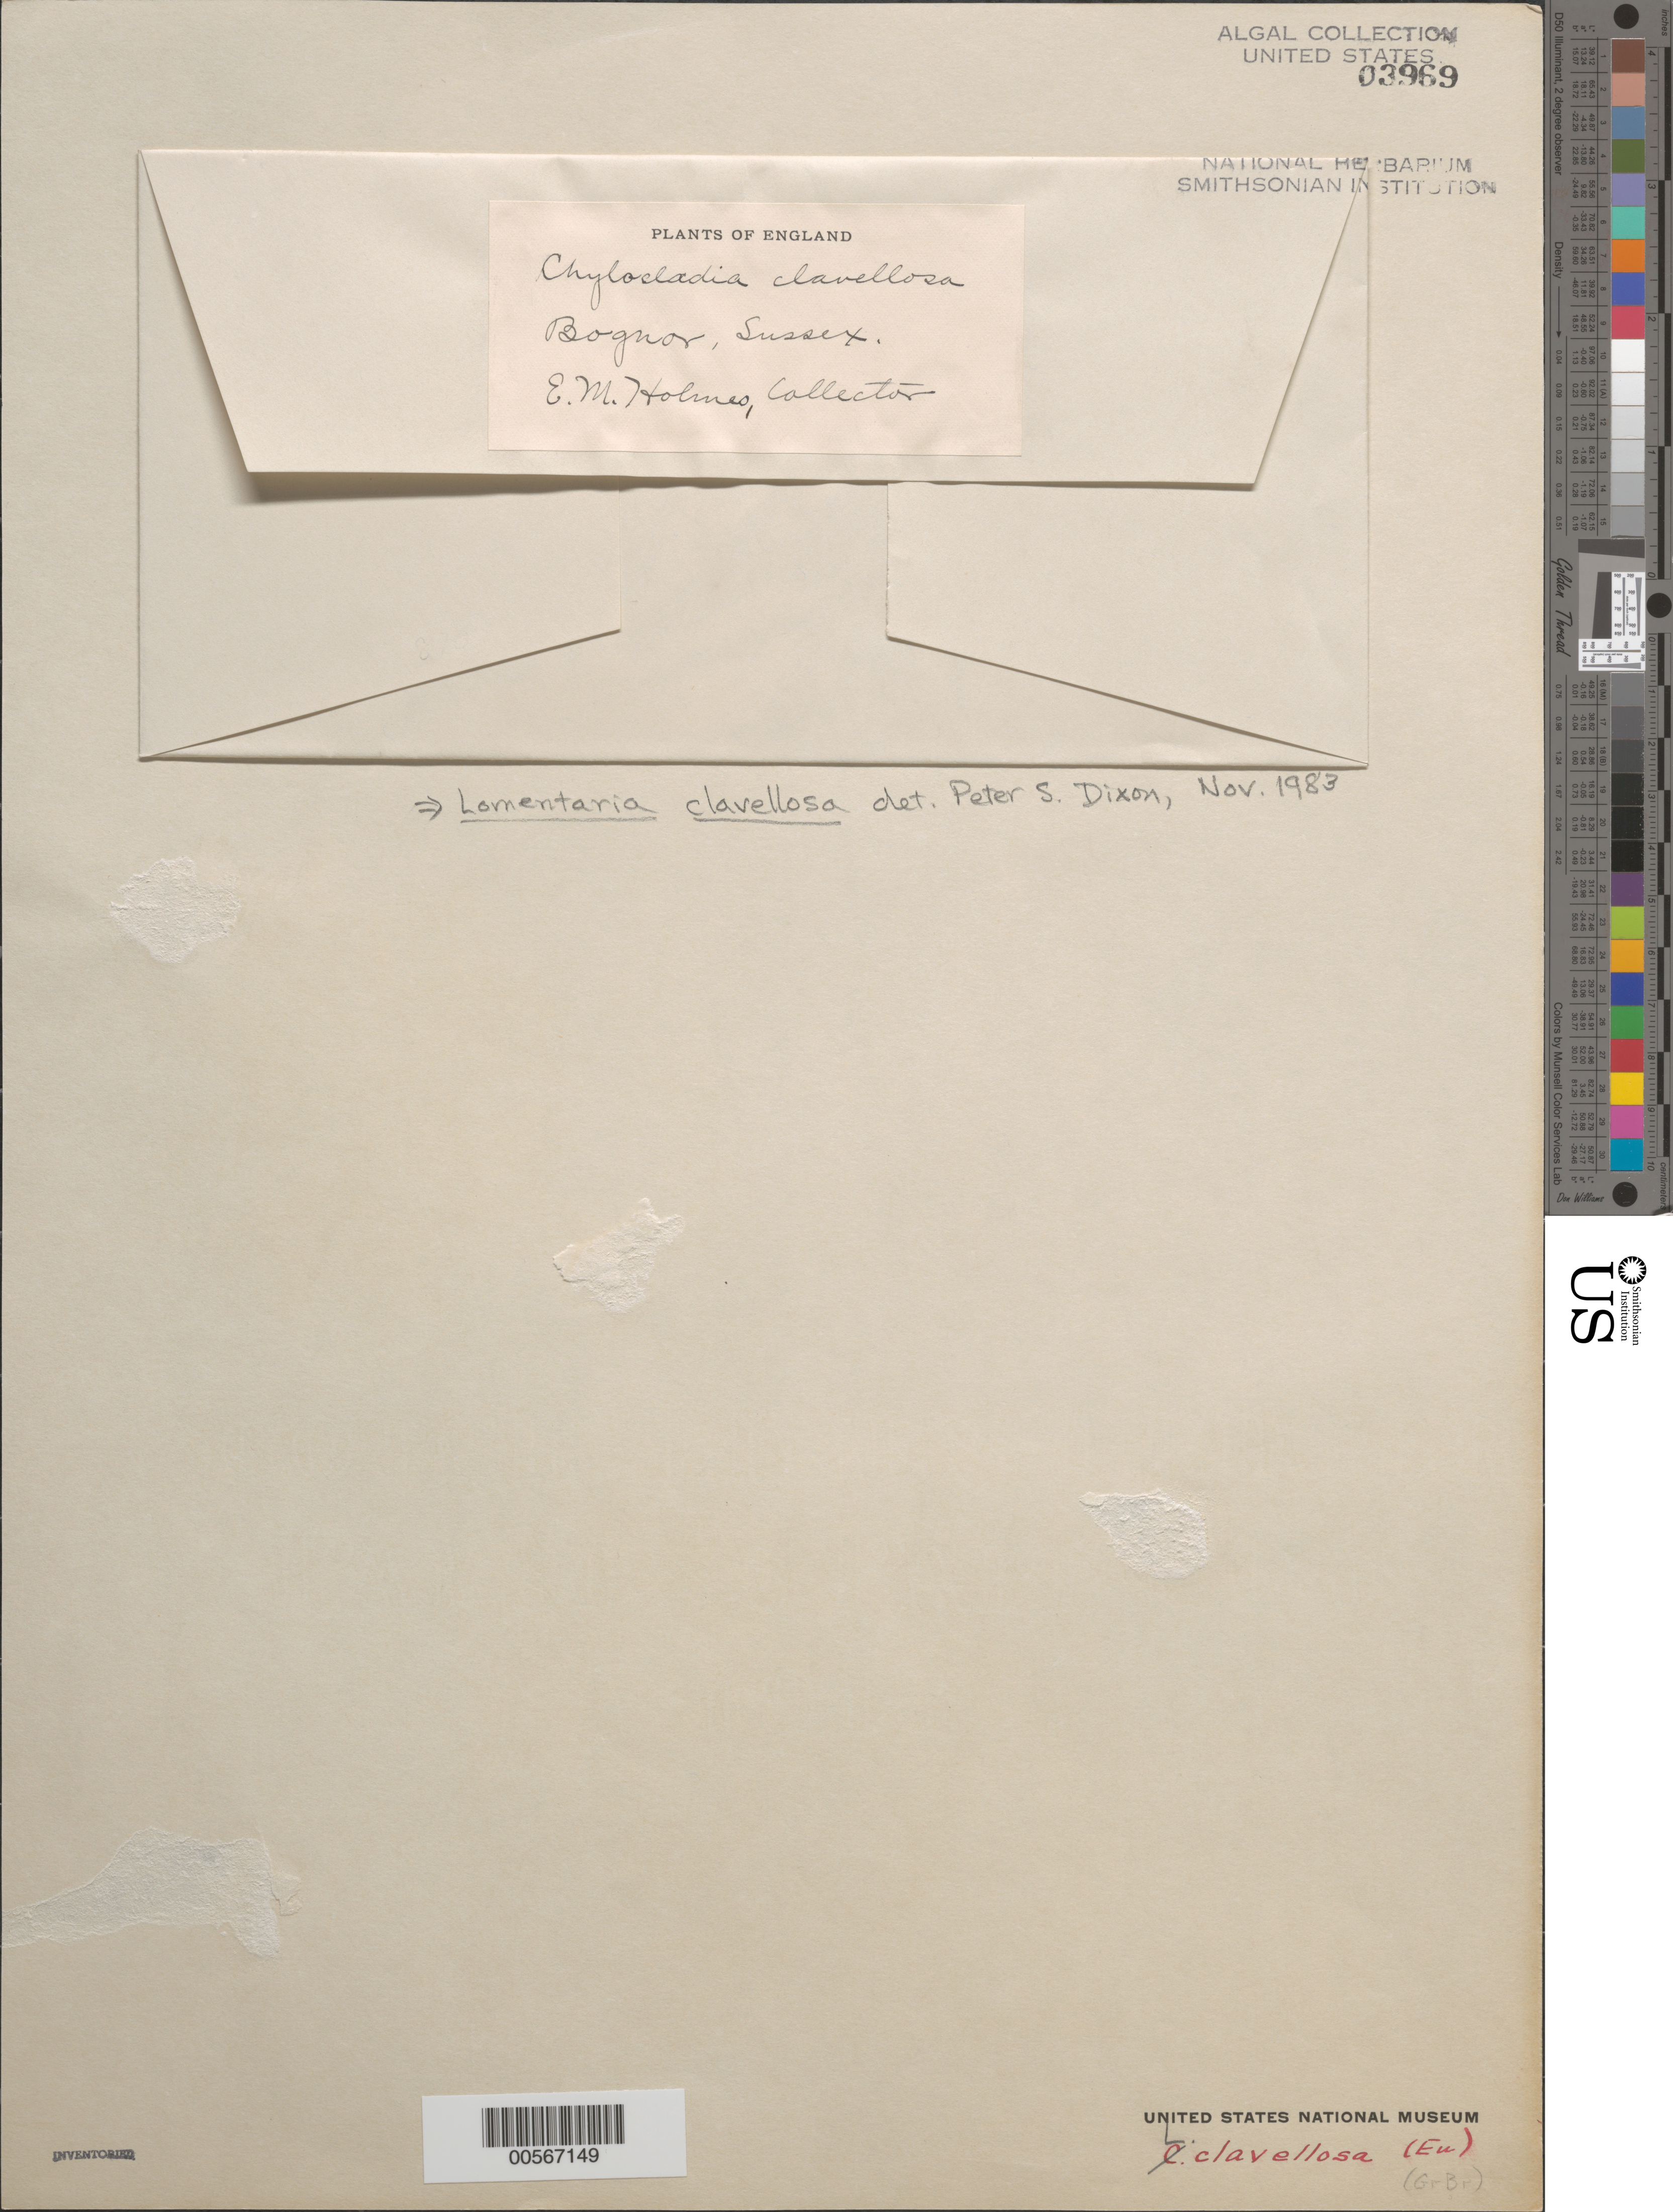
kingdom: Plantae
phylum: Rhodophyta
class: Florideophyceae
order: Rhodymeniales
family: Lomentariaceae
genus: Lomentaria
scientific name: Lomentaria clavellosa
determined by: Dixon, P. S.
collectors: E. M. Holmes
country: United Kingdom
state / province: England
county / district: West Sussex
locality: Bognor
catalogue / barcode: US 3969